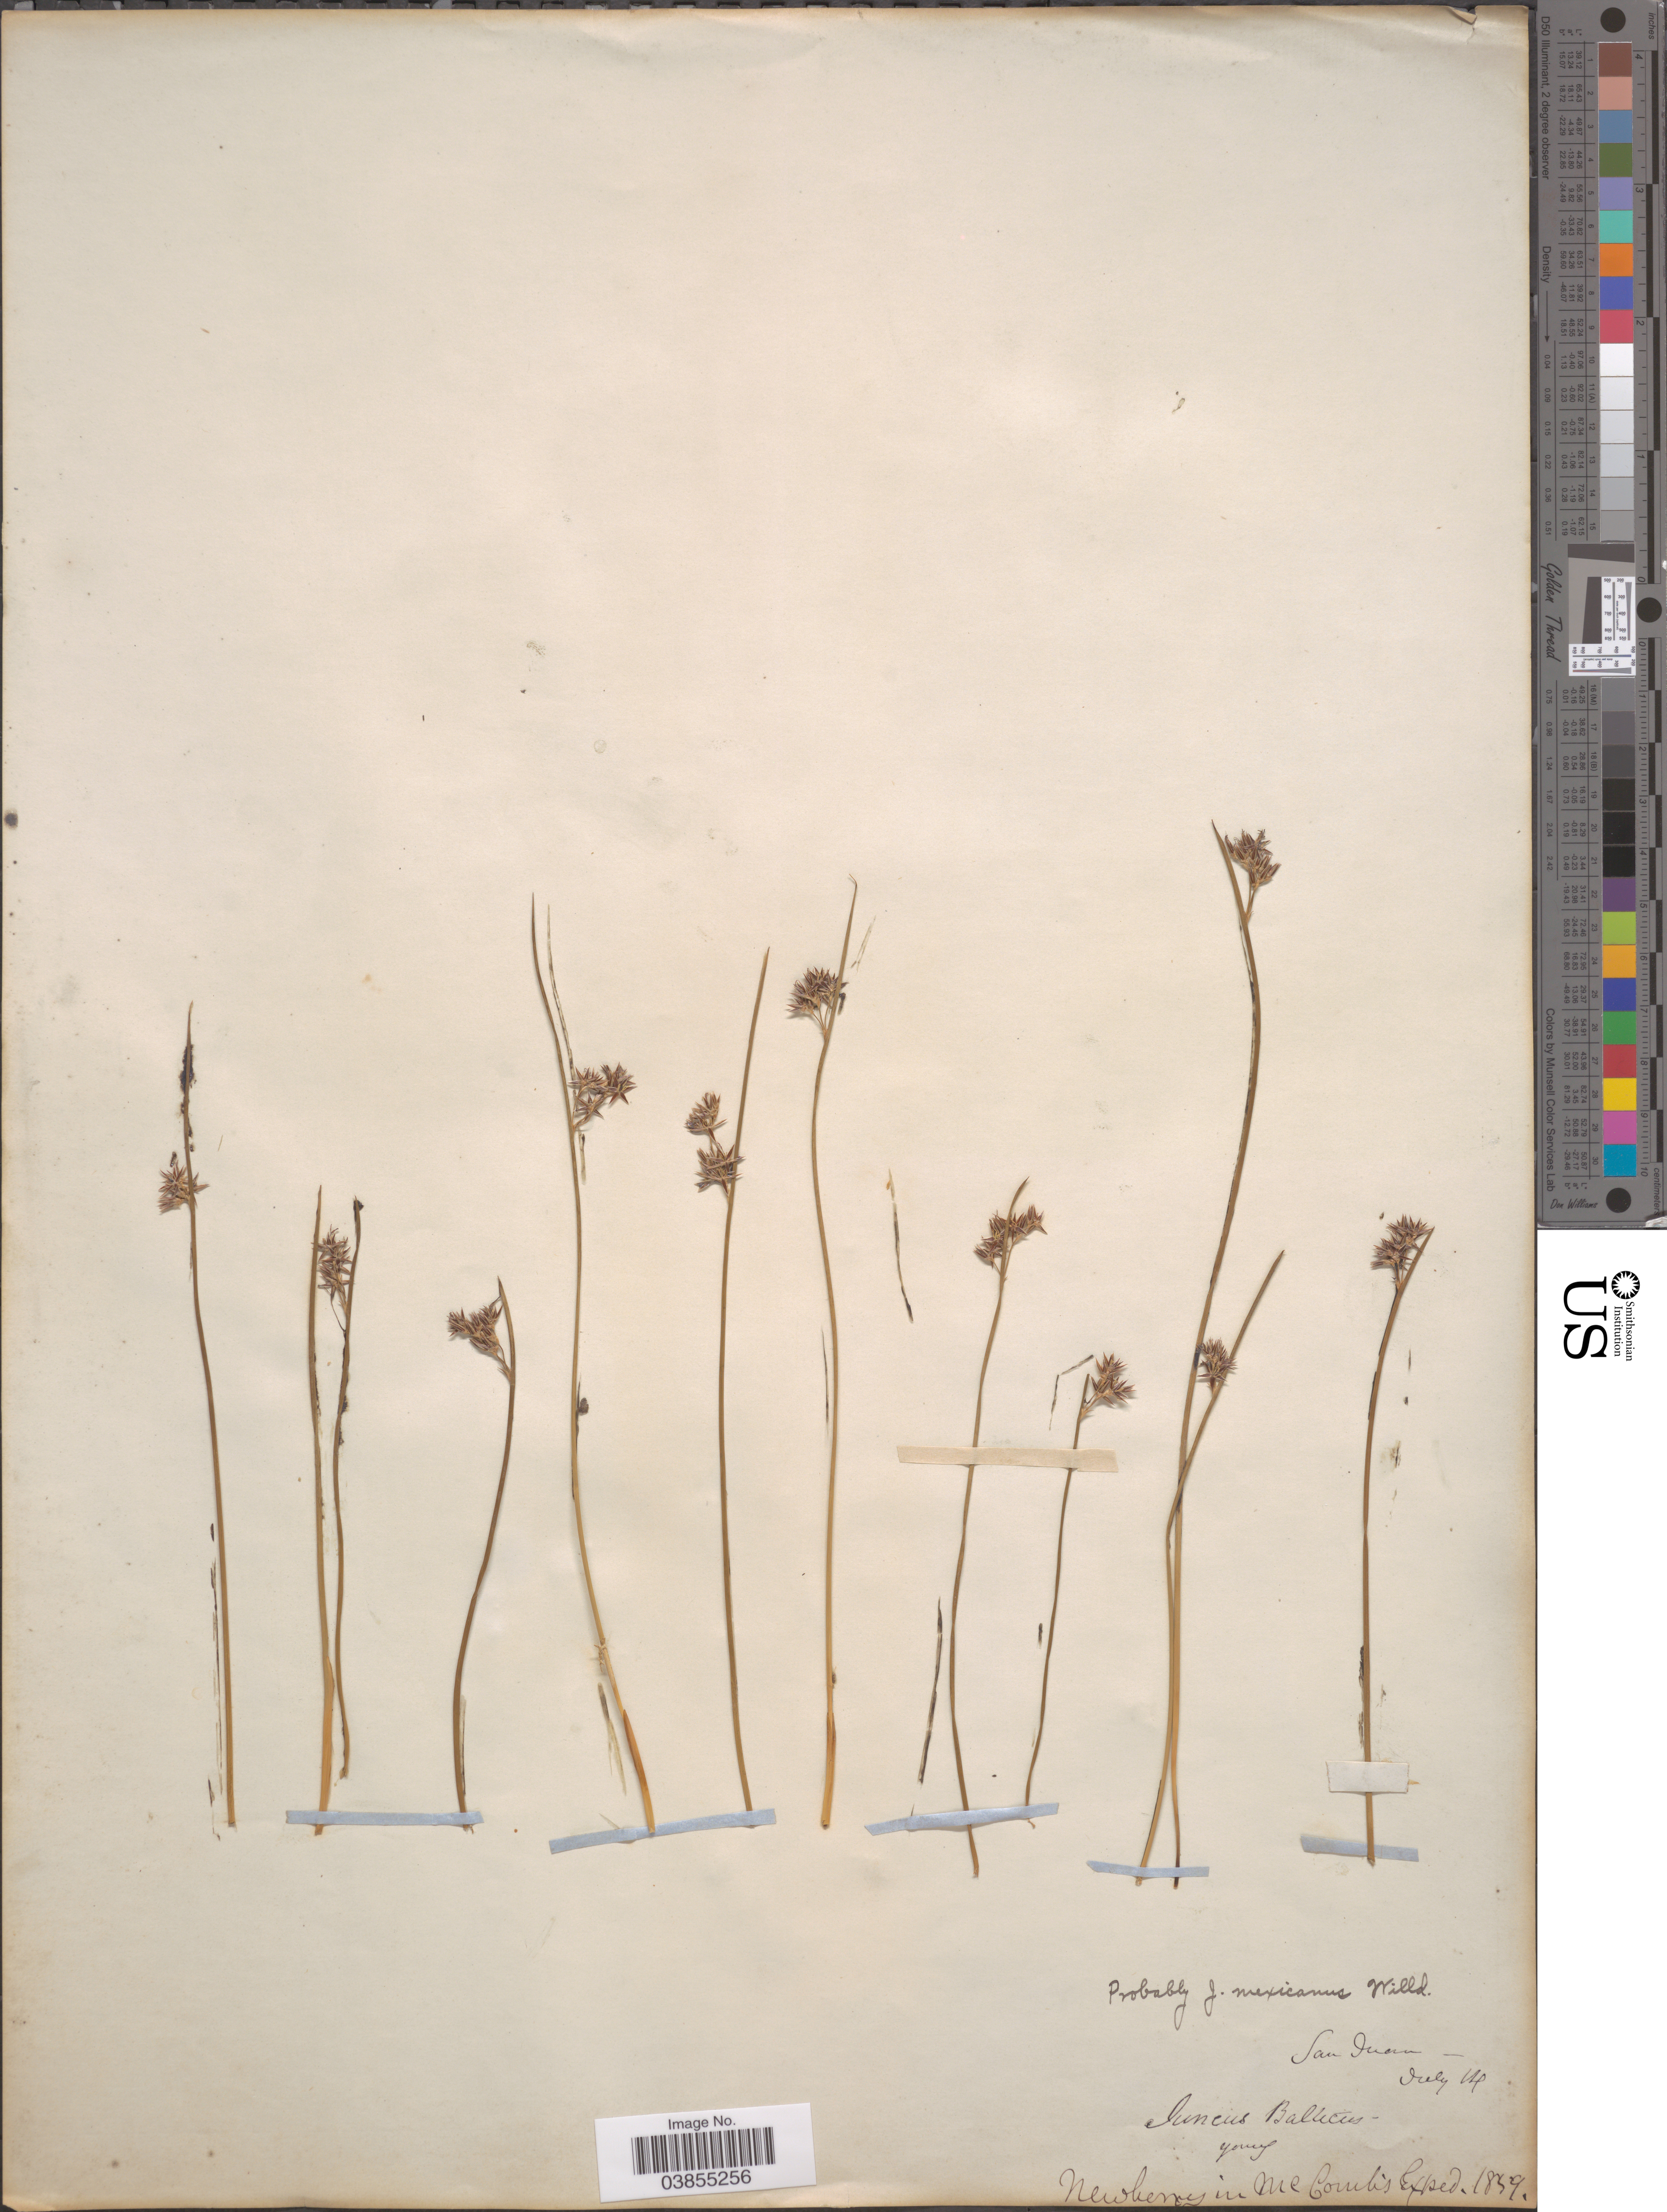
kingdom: Plantae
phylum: Tracheophyta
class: Liliopsida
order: Poales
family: Juncaceae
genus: Juncus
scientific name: Juncus mexicanus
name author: Willd. ex Schult. & Schult. f.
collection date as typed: Transcribed d/m/y: /7/14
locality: Newberry. [unsure placement]